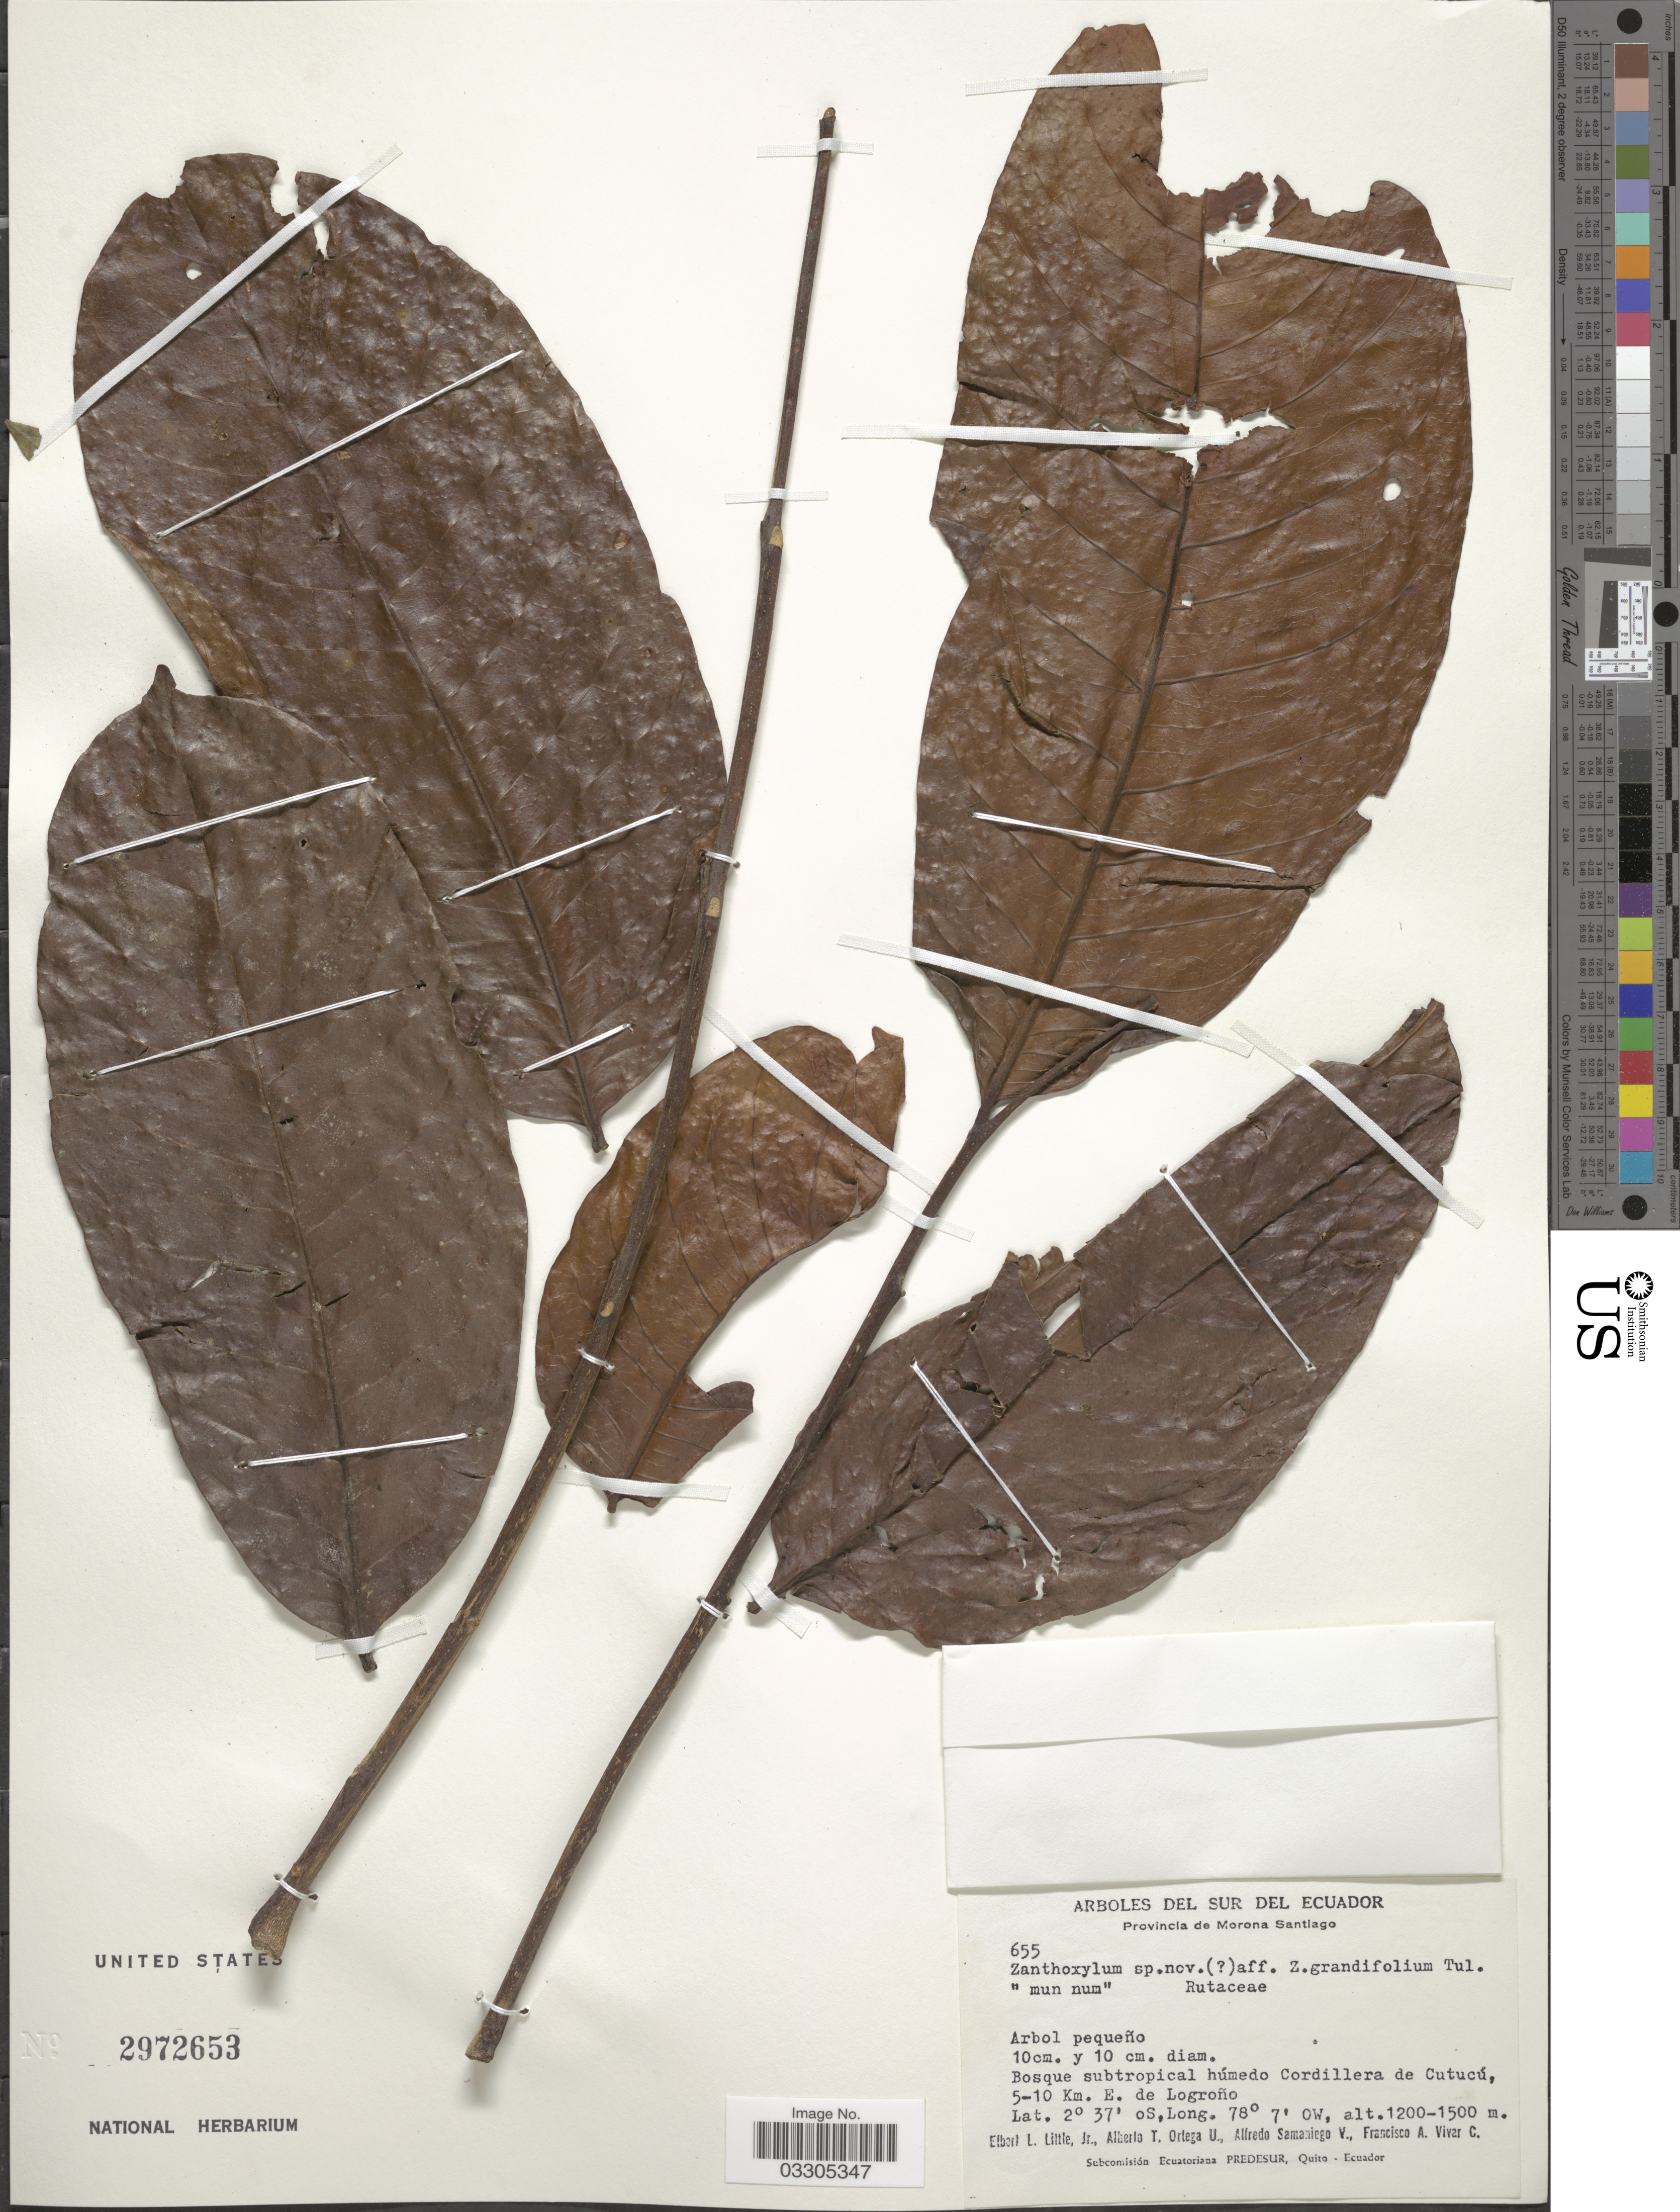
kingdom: Plantae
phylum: Tracheophyta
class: Magnoliopsida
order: Sapindales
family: Rutaceae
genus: Zanthoxylum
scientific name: Zanthoxylum grandifolium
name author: Tul.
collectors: E. L. Little, A. T. Ortega U., A. Samaniego & F. A. Vivar C.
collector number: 655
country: Ecuador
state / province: Morona-Santiago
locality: Sur del Ecuador. Bosque subtropical húmedo Cordillera de Cutucú, 5-10 Km. E. de Logroño.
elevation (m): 1200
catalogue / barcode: US 2972653